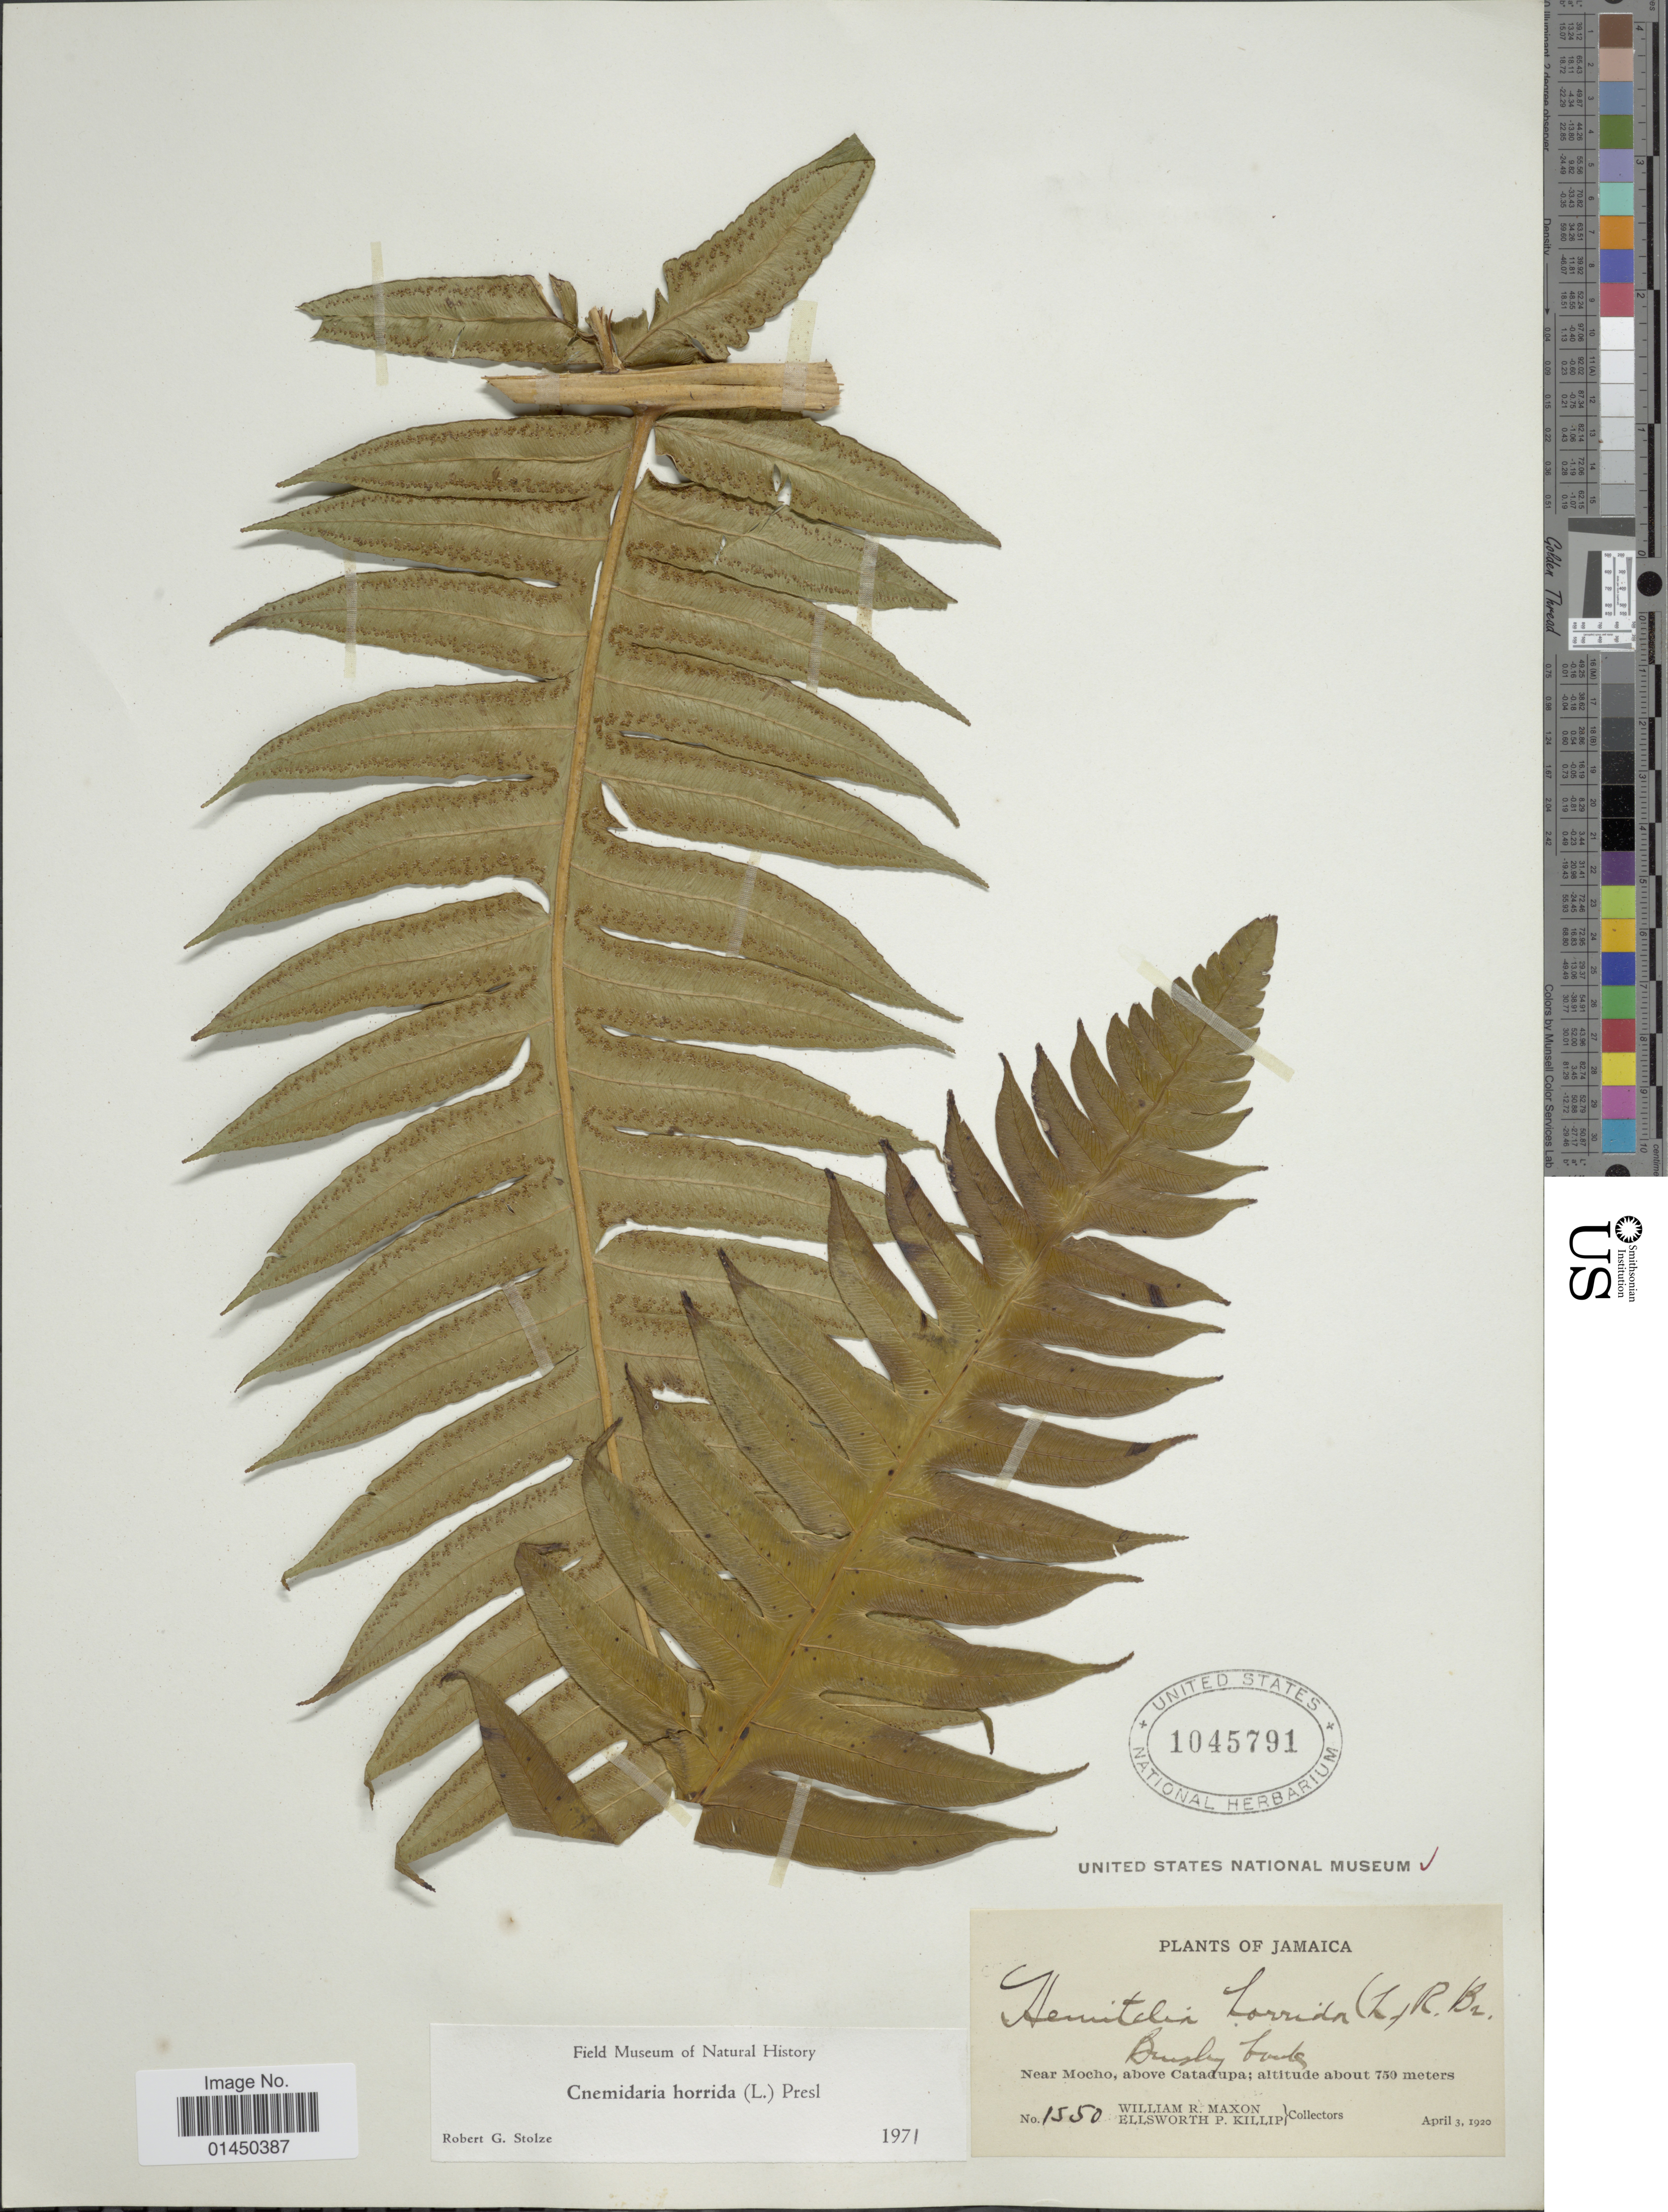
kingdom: Plantae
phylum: Tracheophyta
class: Polypodiopsida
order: Cyatheales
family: Cyatheaceae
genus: Cyathea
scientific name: Cyathea horrida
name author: (L.) Sm.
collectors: W. R. Maxon & E. P. Killip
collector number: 1550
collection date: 1920-04-03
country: Jamaica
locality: near Mocho, above Catadupa.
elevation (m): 750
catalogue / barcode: US 1045791